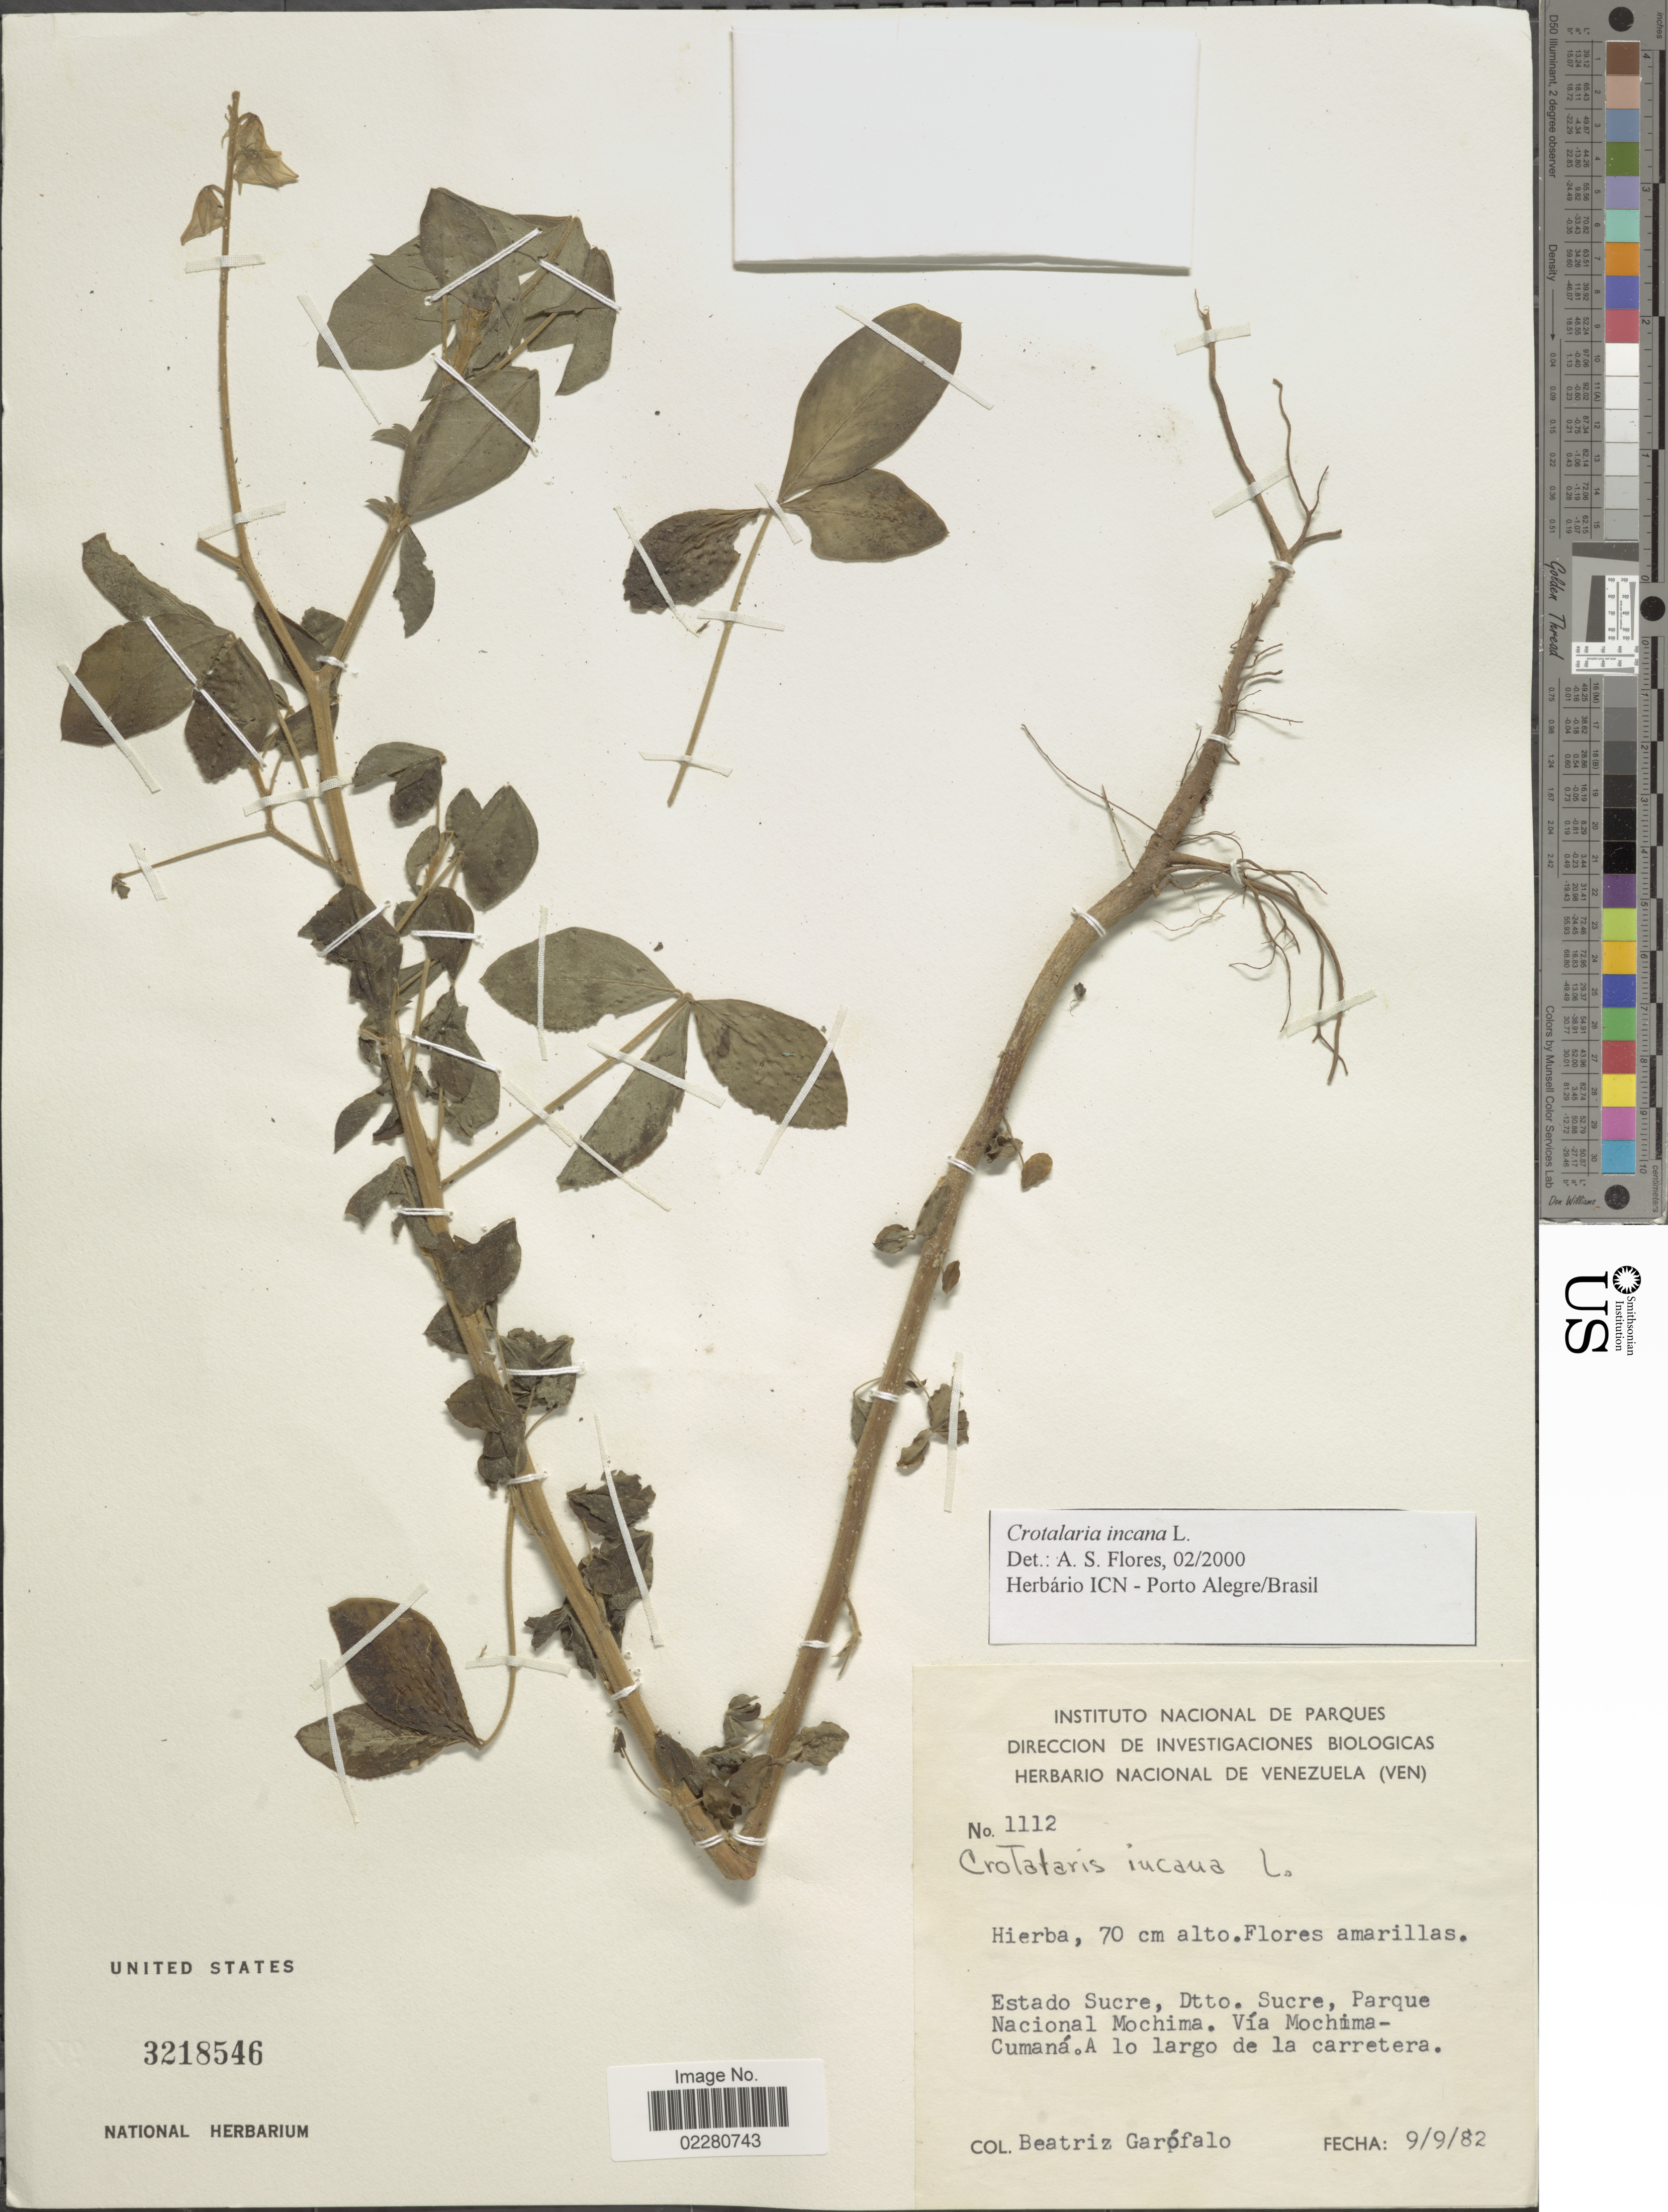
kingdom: Plantae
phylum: Tracheophyta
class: Magnoliopsida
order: Fabales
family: Fabaceae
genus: Crotalaria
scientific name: Crotalaria incana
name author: L.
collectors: B. Garofalo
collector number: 1112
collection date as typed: Transcribed d/m/y: 9/9/82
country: Venezuela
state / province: Sucre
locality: Estado Sucre, Dtto. Sucre, Parque Nacional Mochima. Vía Mochima-Cumaná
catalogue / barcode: US 3218546